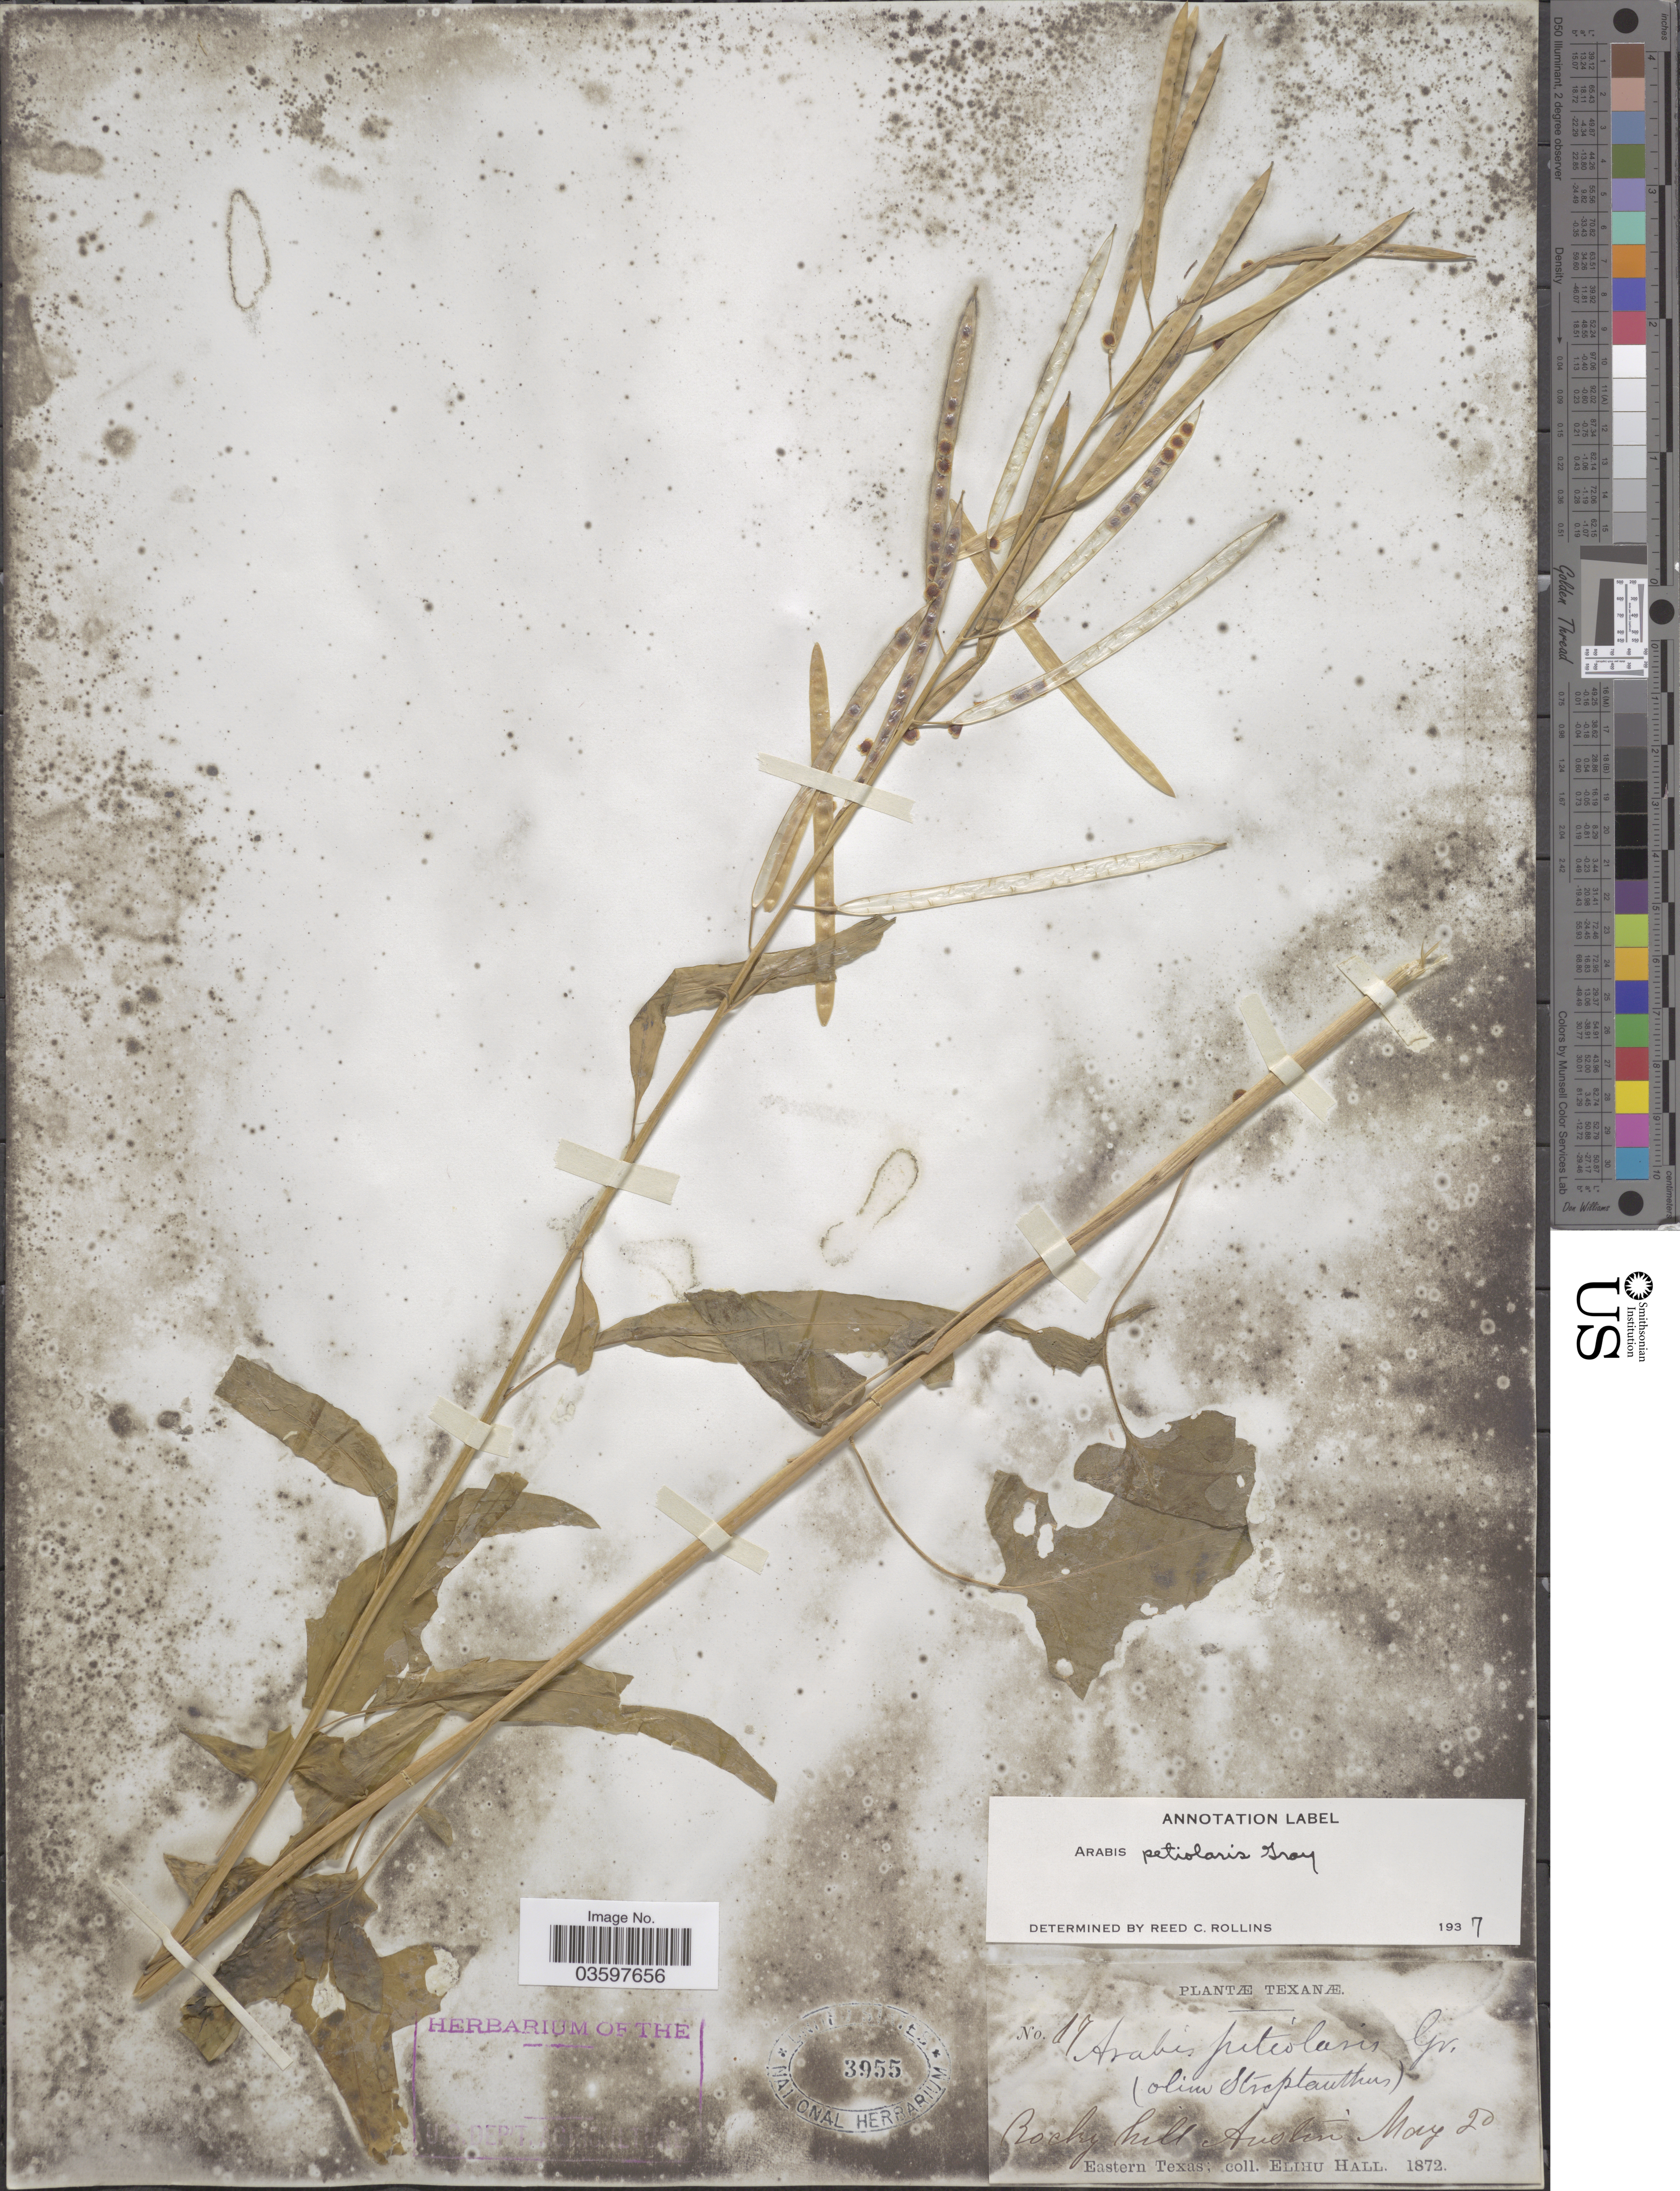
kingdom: Plantae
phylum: Tracheophyta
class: Magnoliopsida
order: Brassicales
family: Brassicaceae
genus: Streptanthus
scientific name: Streptanthus petiolaris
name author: A. Gray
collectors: E. Hall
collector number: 87*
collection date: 1872-05-20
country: United States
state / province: Texas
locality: Texanœ. Rocky hill, Austin. Eastern Texas.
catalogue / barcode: US 3955